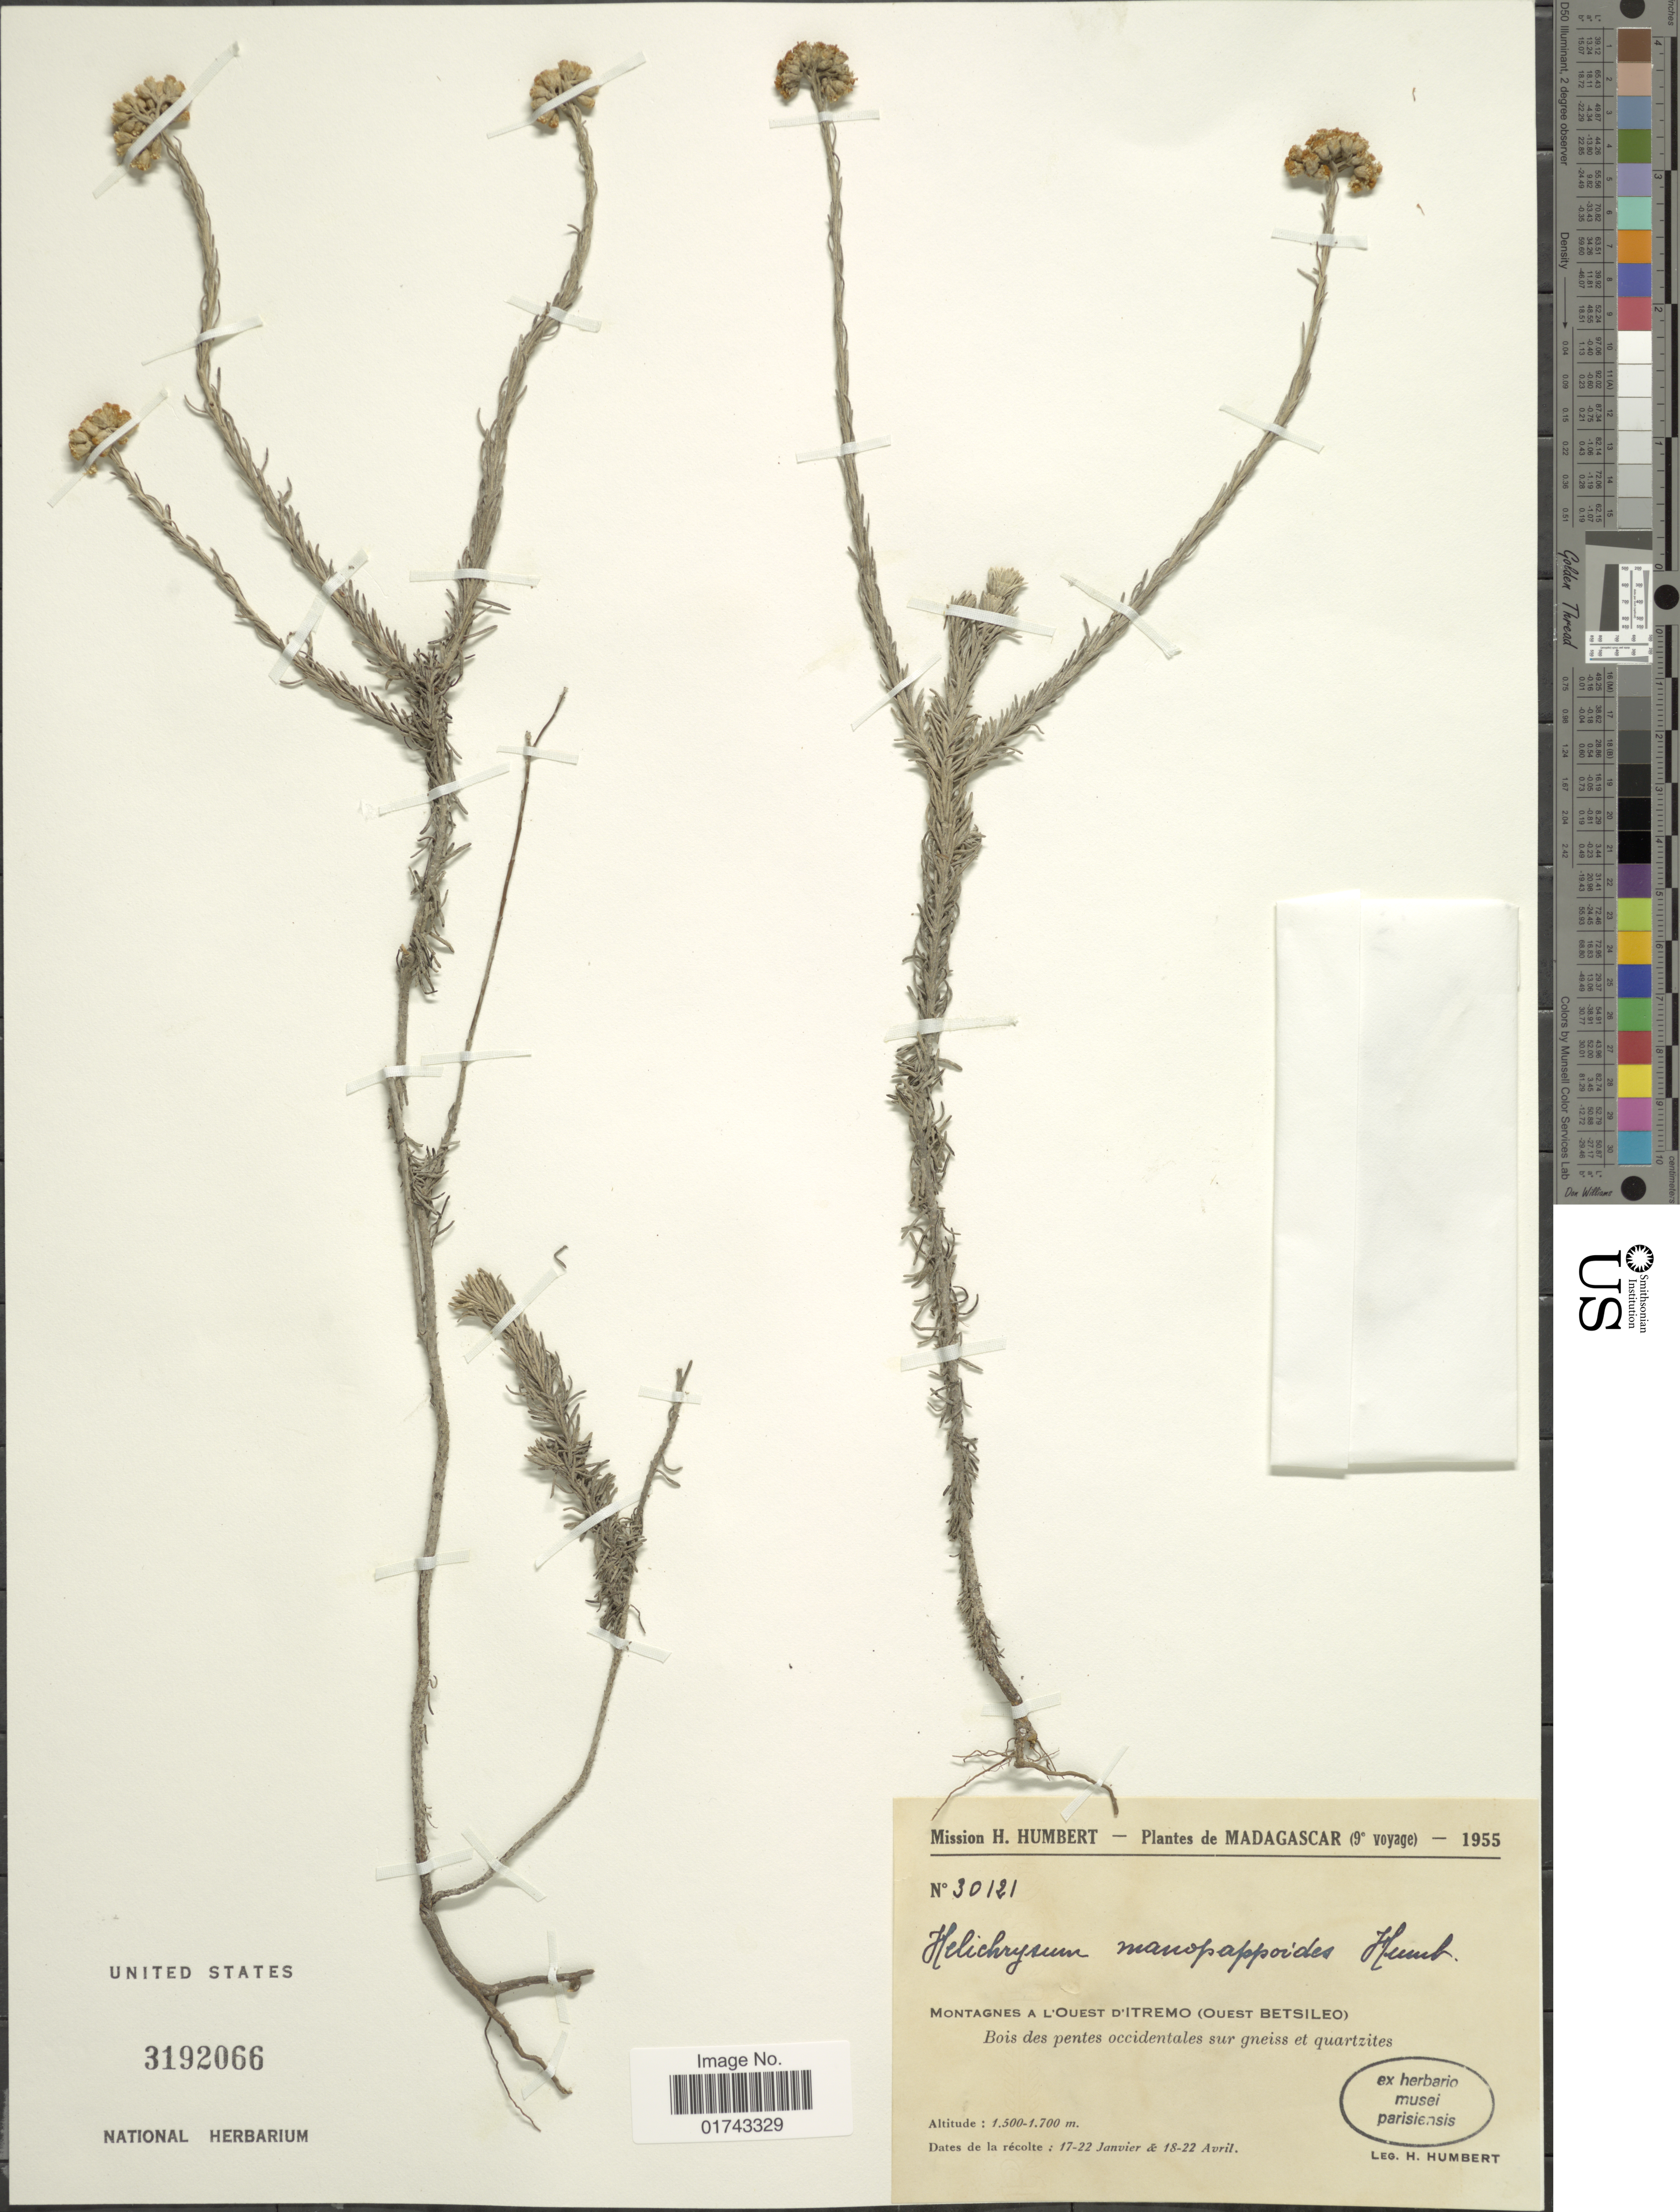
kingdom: Plantae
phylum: Tracheophyta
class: Magnoliopsida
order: Asterales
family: Asteraceae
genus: Helichrysum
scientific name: Helichrysum manopappoides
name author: Humbert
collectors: H. Humbert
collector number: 30121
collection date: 1955-01-17/1955-04-22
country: Madagascar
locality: Montagnes a l' Ouest D'Itremo (Ouest Betsileo) Bois des pentes occidentalis sur gneiss et quartzite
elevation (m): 1500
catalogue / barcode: US 3192066